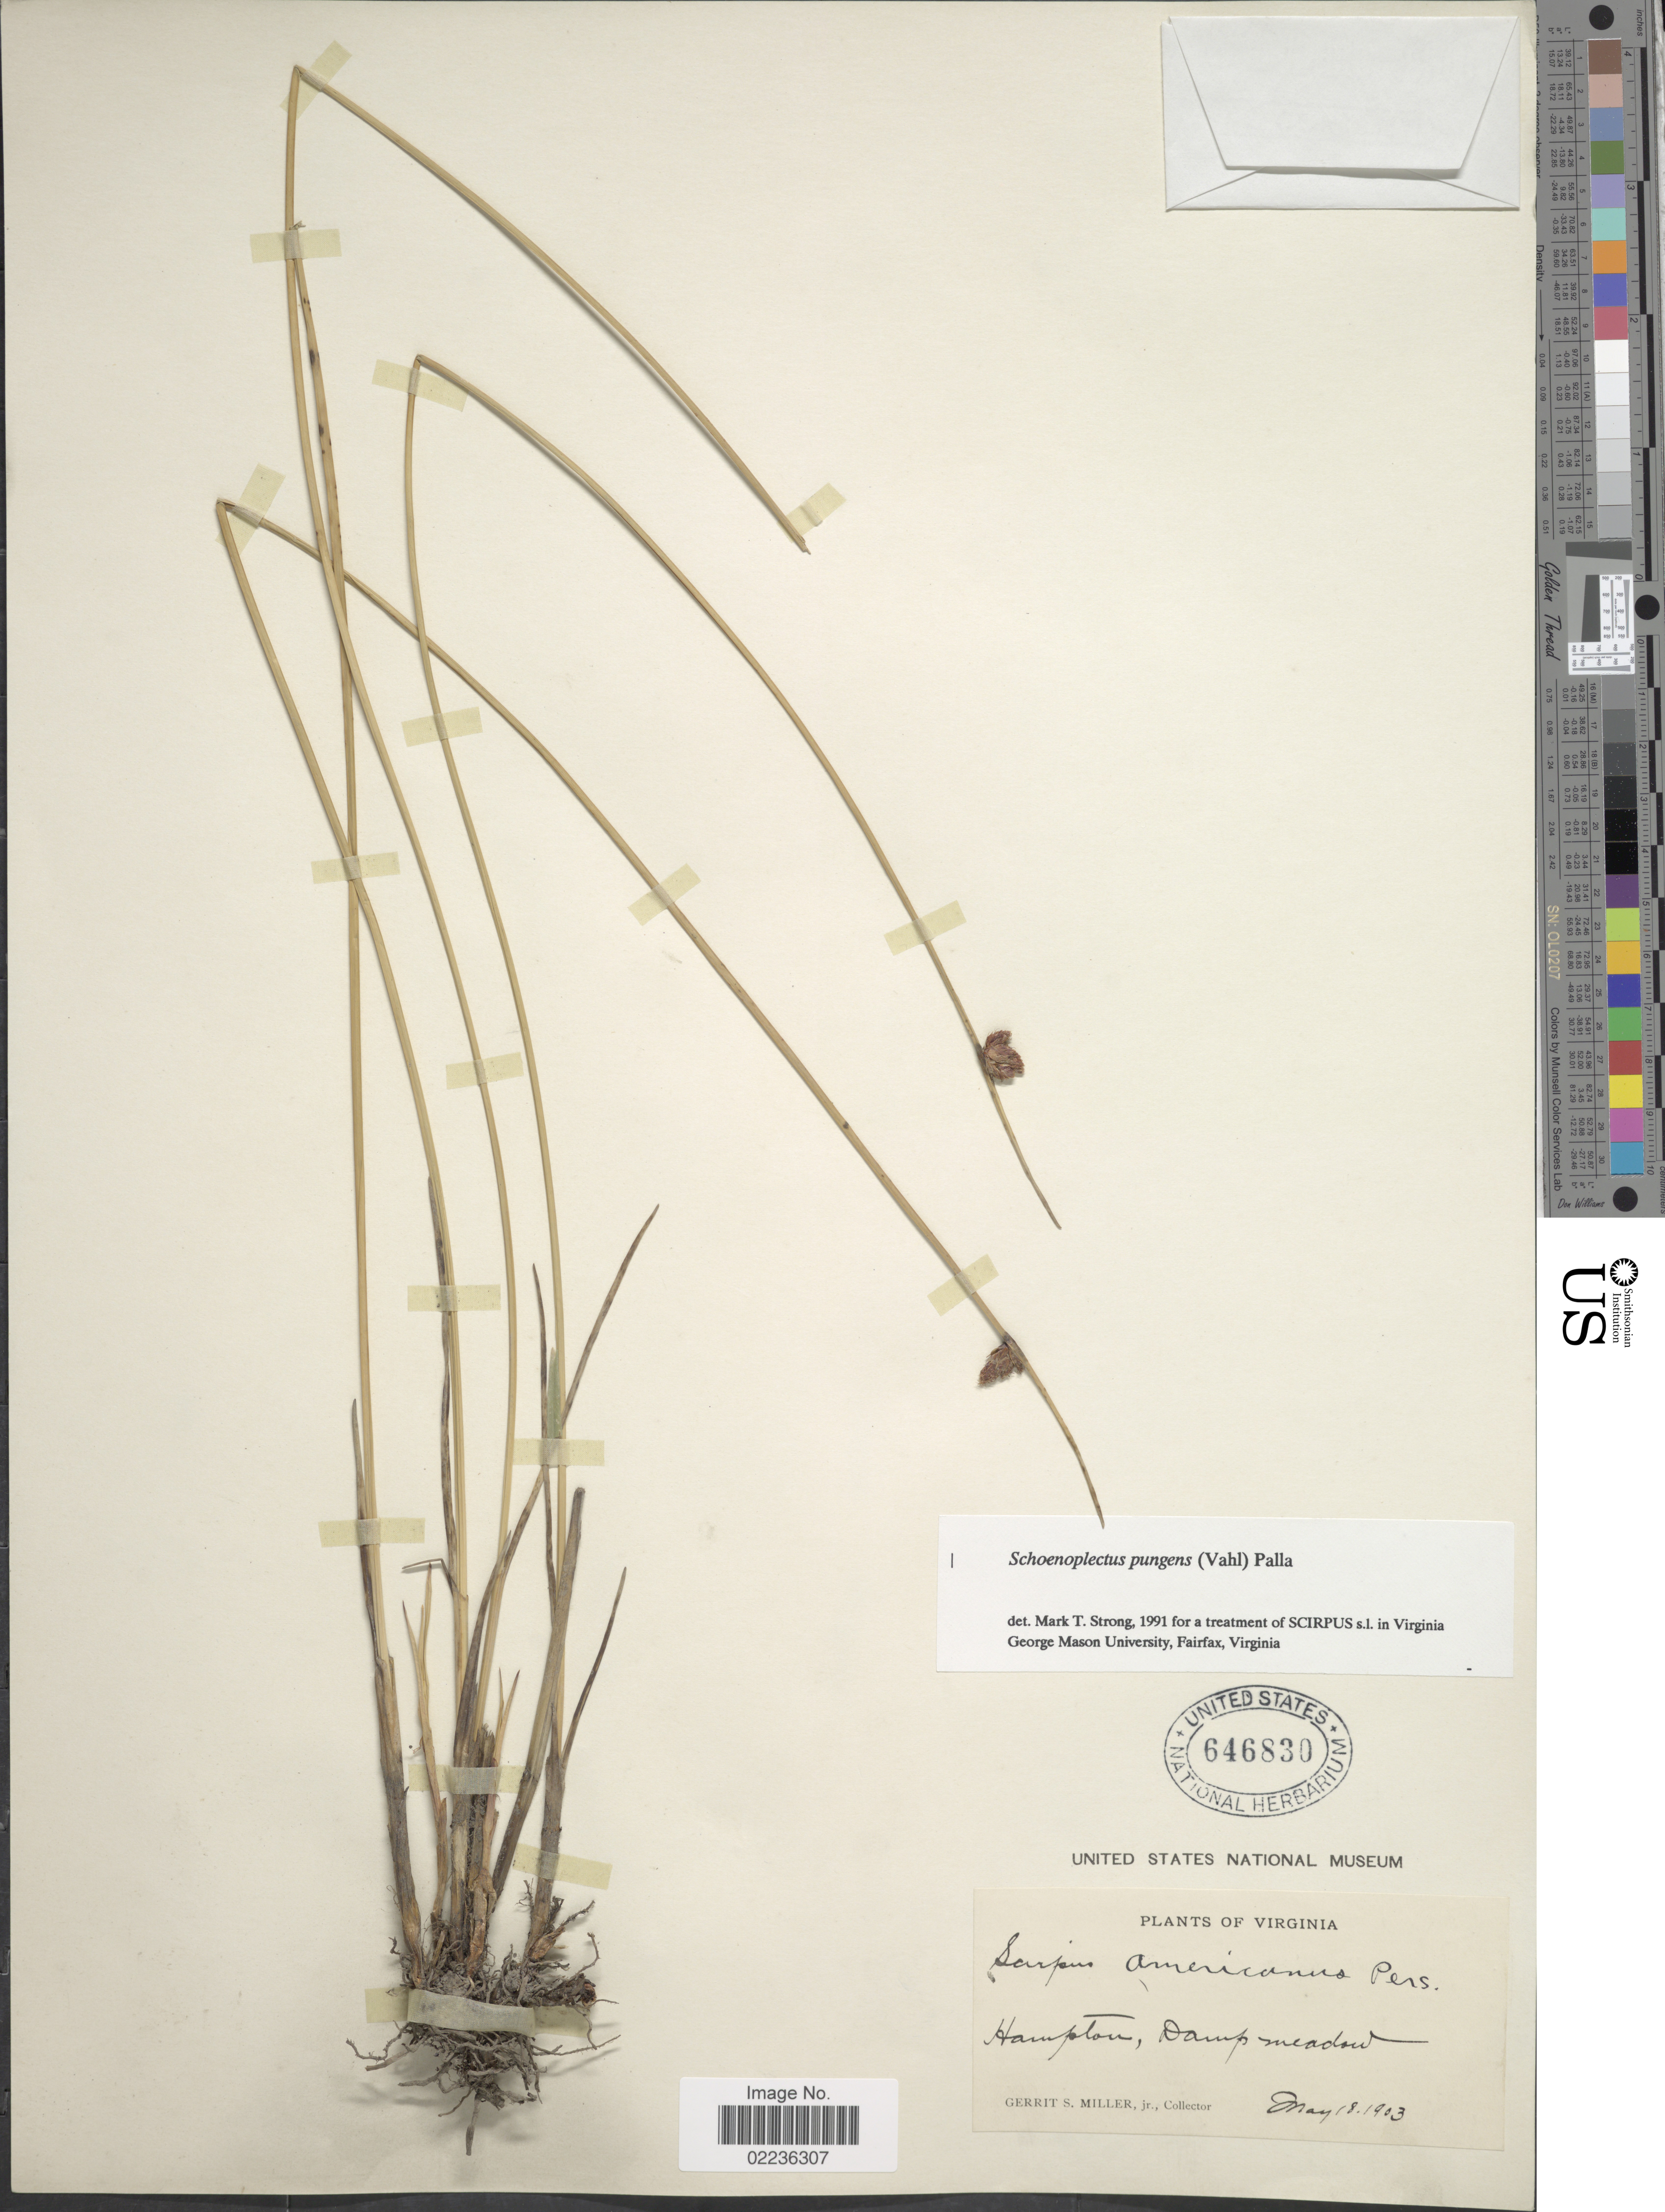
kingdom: Plantae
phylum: Tracheophyta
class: Liliopsida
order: Poales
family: Cyperaceae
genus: Schoenoplectus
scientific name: Schoenoplectus pungens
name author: (Vahl) Palla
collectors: G. S. Miller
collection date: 1903-05-18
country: United States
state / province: Virginia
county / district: City of Hampton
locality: Hampton, Damp meadow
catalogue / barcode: US 616830